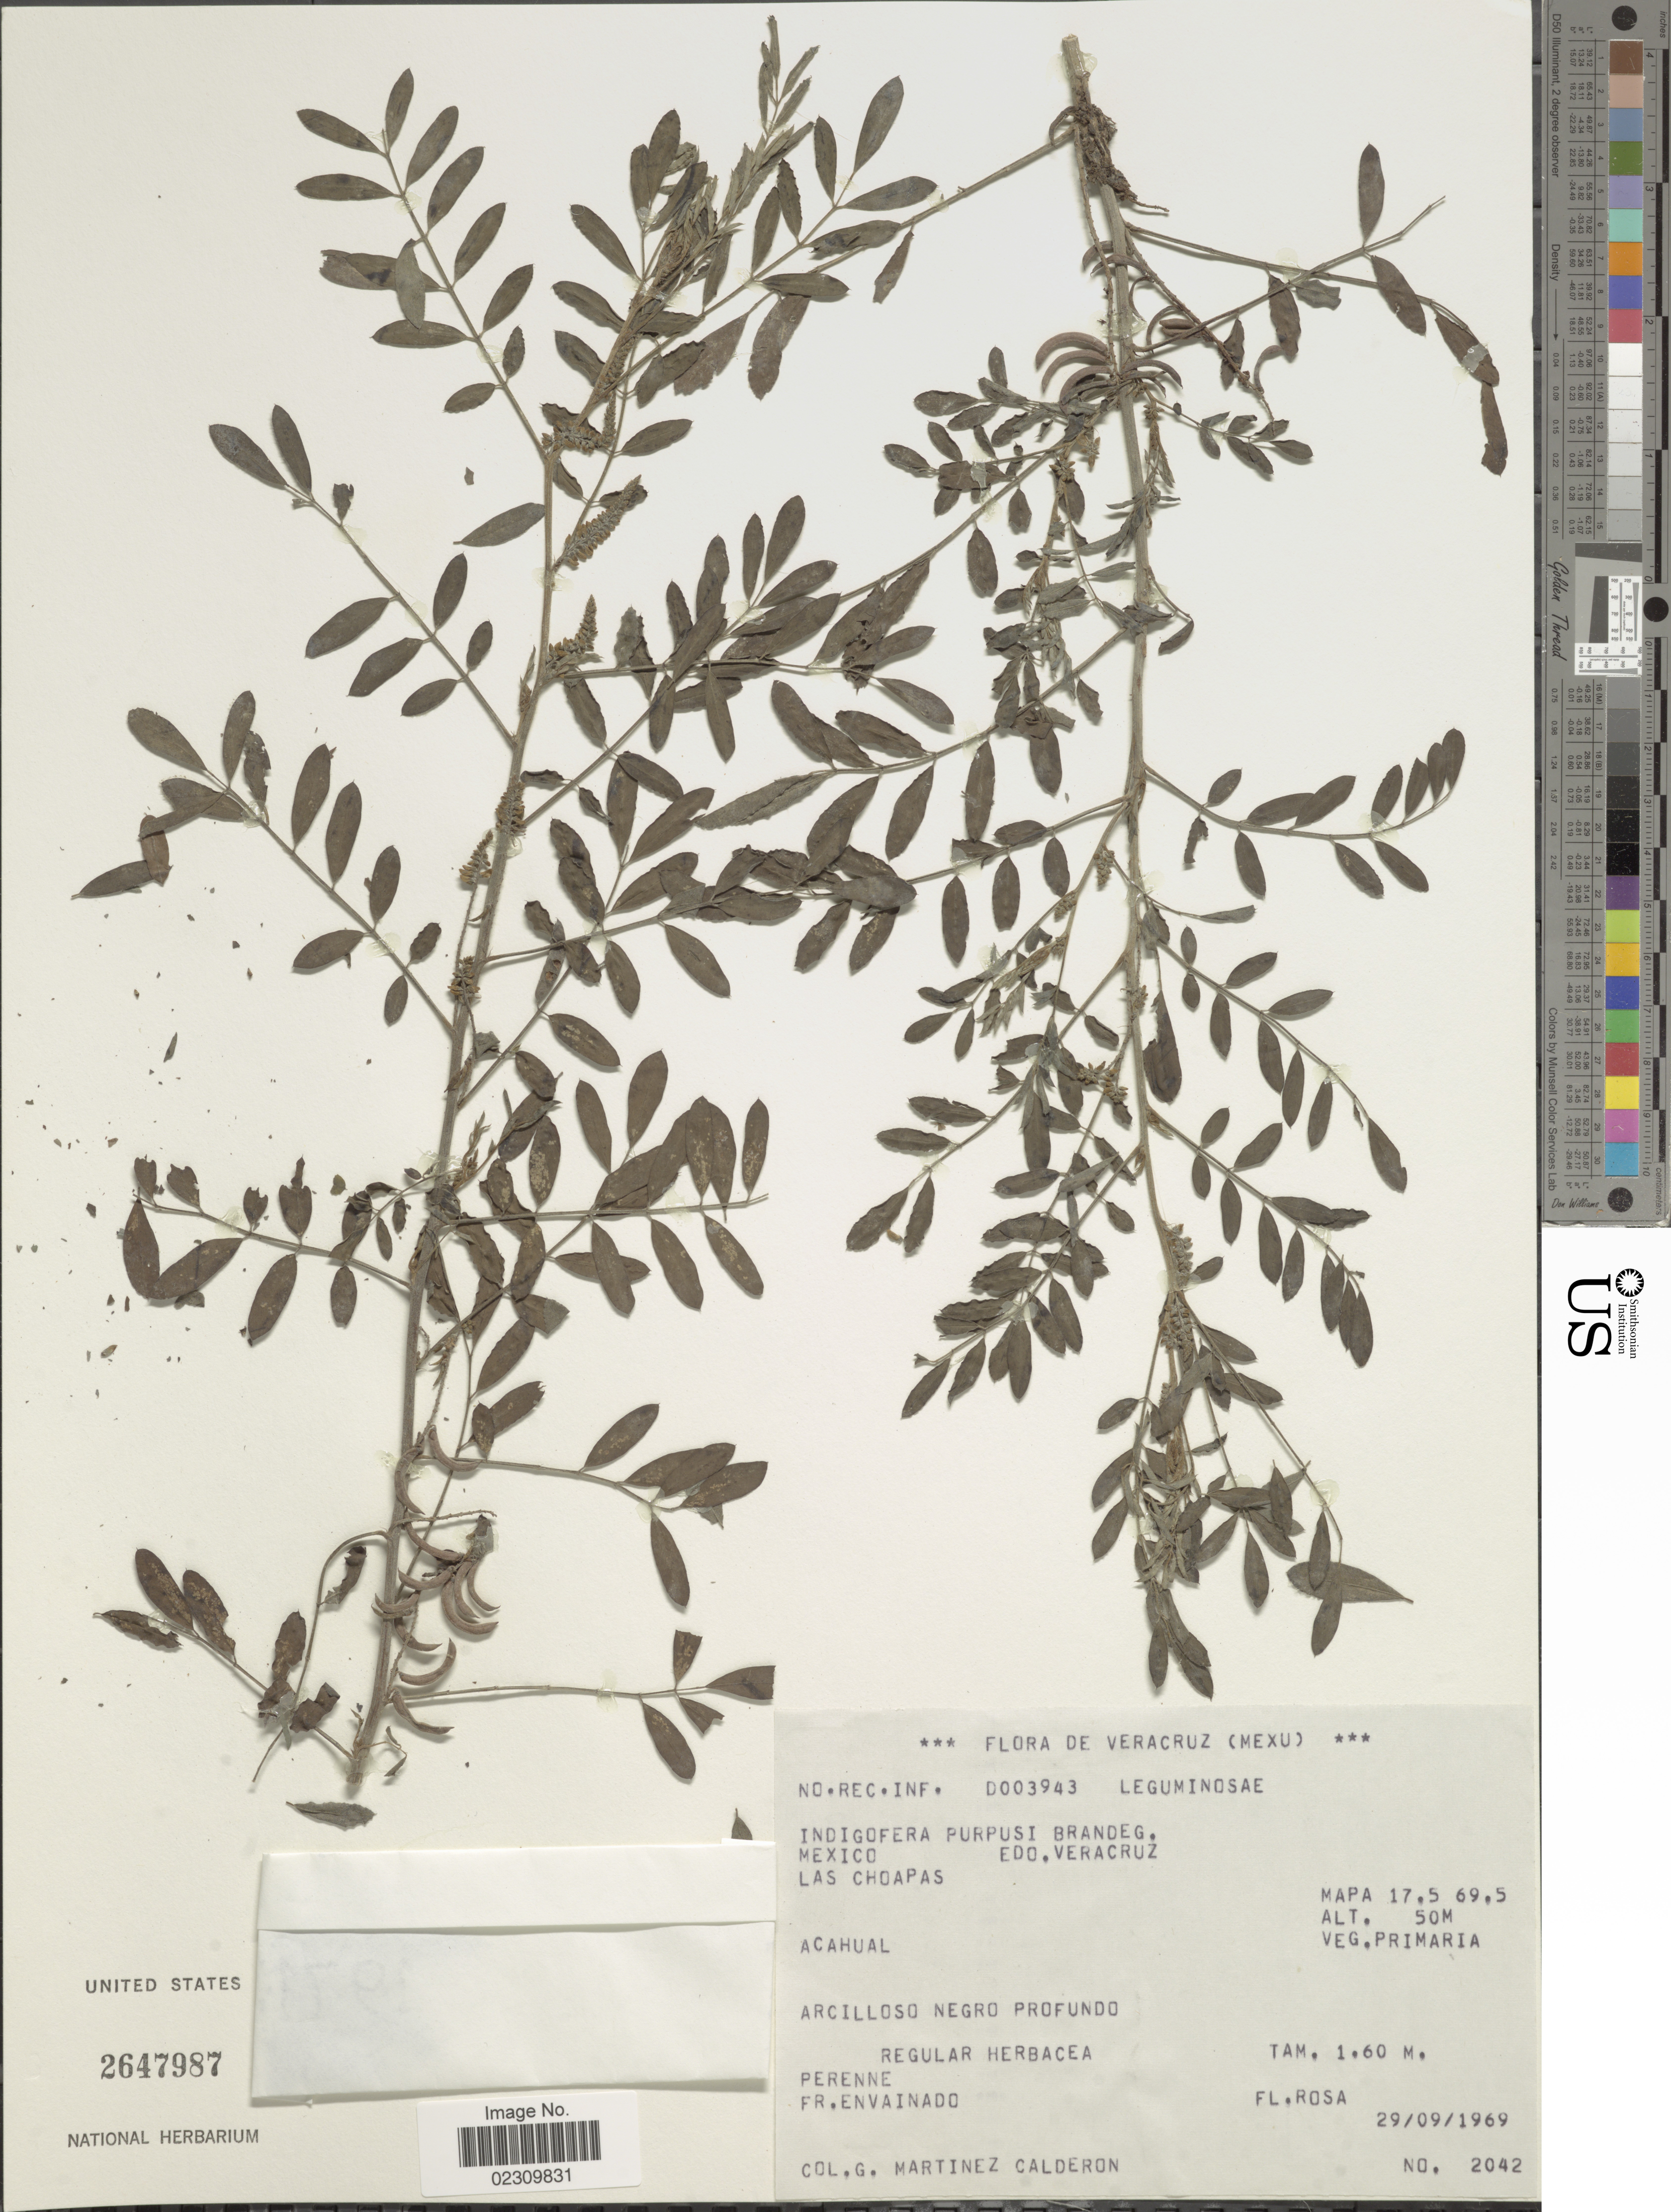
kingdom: Plantae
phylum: Tracheophyta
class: Magnoliopsida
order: Fabales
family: Fabaceae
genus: Indigofera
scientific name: Indigofera purpusii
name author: Brandegee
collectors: M. Calderon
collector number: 2042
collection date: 1969-09-29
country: Mexico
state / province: Veracruz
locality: Las Choapas, Mapa 17.5 69.5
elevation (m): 50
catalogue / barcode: US 2647987